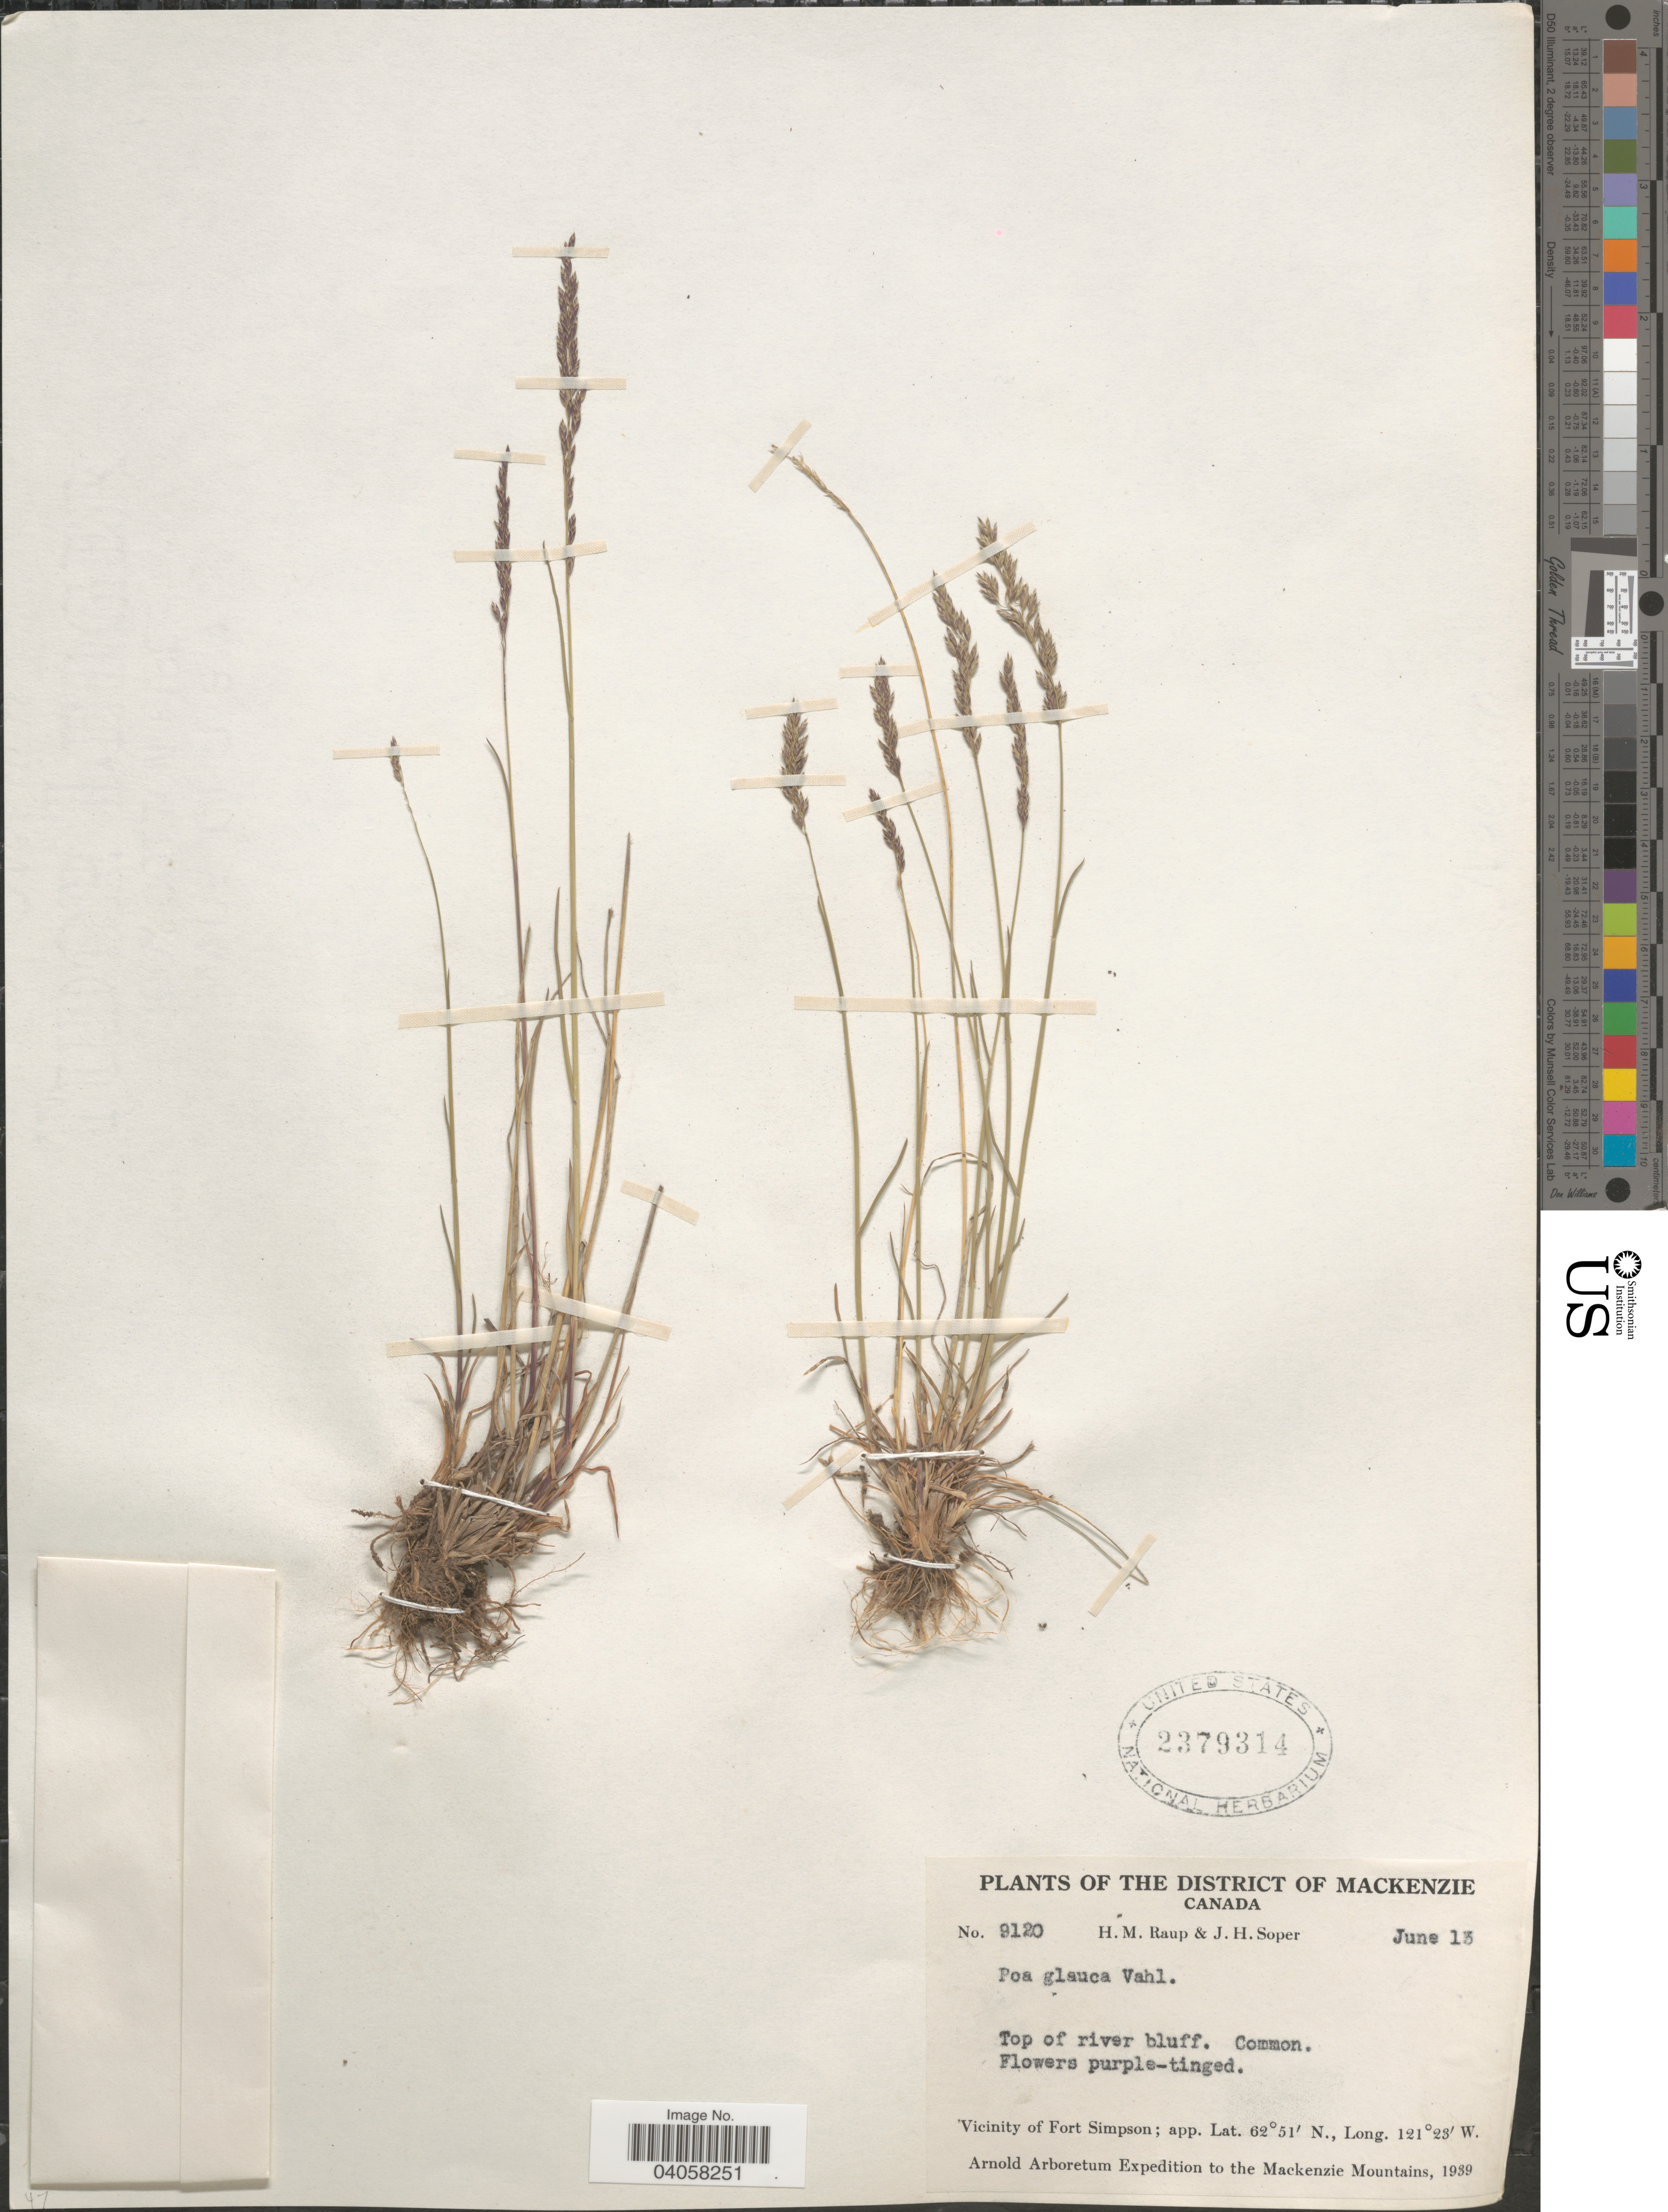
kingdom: Plantae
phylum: Tracheophyta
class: Liliopsida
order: Poales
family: Poaceae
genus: Poa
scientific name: Poa glauca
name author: Vahl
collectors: H. Raup & J. H. Soper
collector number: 9120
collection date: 1939-06-13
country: Canada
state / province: Northwest Territories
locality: District of Mackenzie. Top of river bluff. Vicinity of Fort Simpson. Mackenzie Mountains.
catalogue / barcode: US 2379314